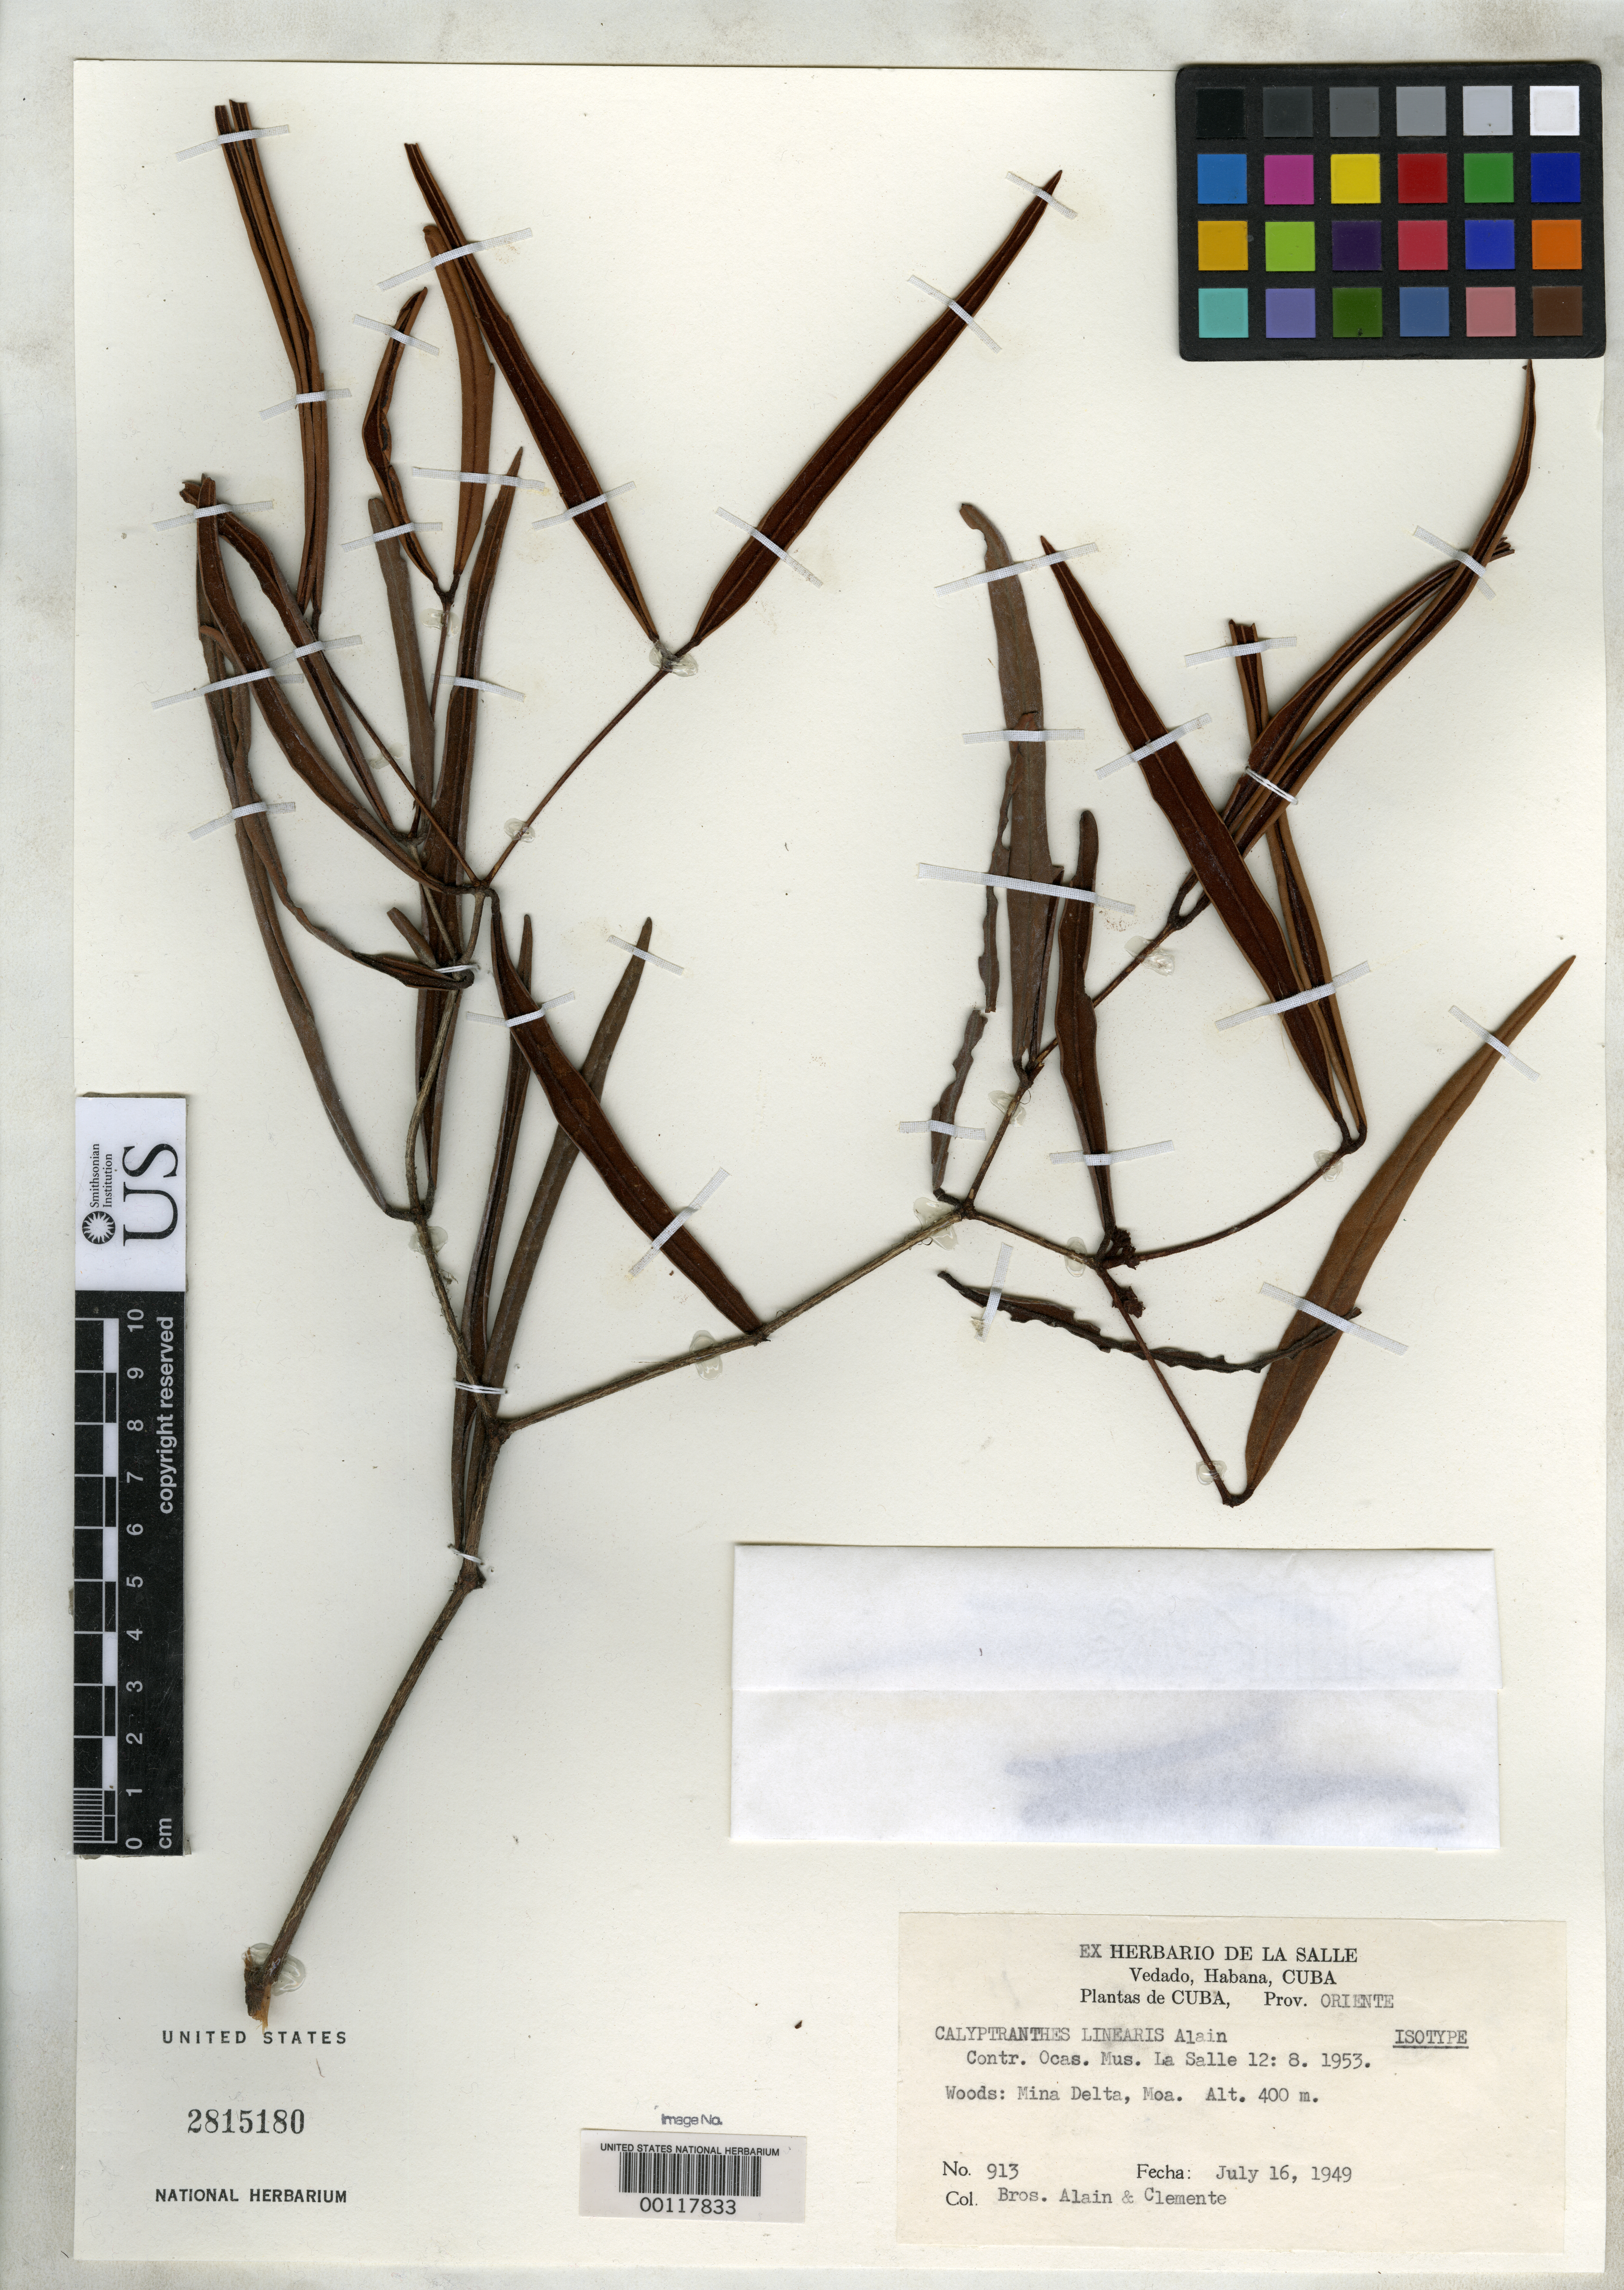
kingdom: Plantae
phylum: Tracheophyta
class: Magnoliopsida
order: Myrtales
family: Myrtaceae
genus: Calyptranthes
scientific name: Calyptranthes linearis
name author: Alain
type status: Isotype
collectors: A. H. Liogier & A. Clément Téteau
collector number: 913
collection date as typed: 16 Jul 1953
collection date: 1953-07-16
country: Cuba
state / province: Oriente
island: Greater Antilles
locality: Minadelta, Moa.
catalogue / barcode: US 2815180